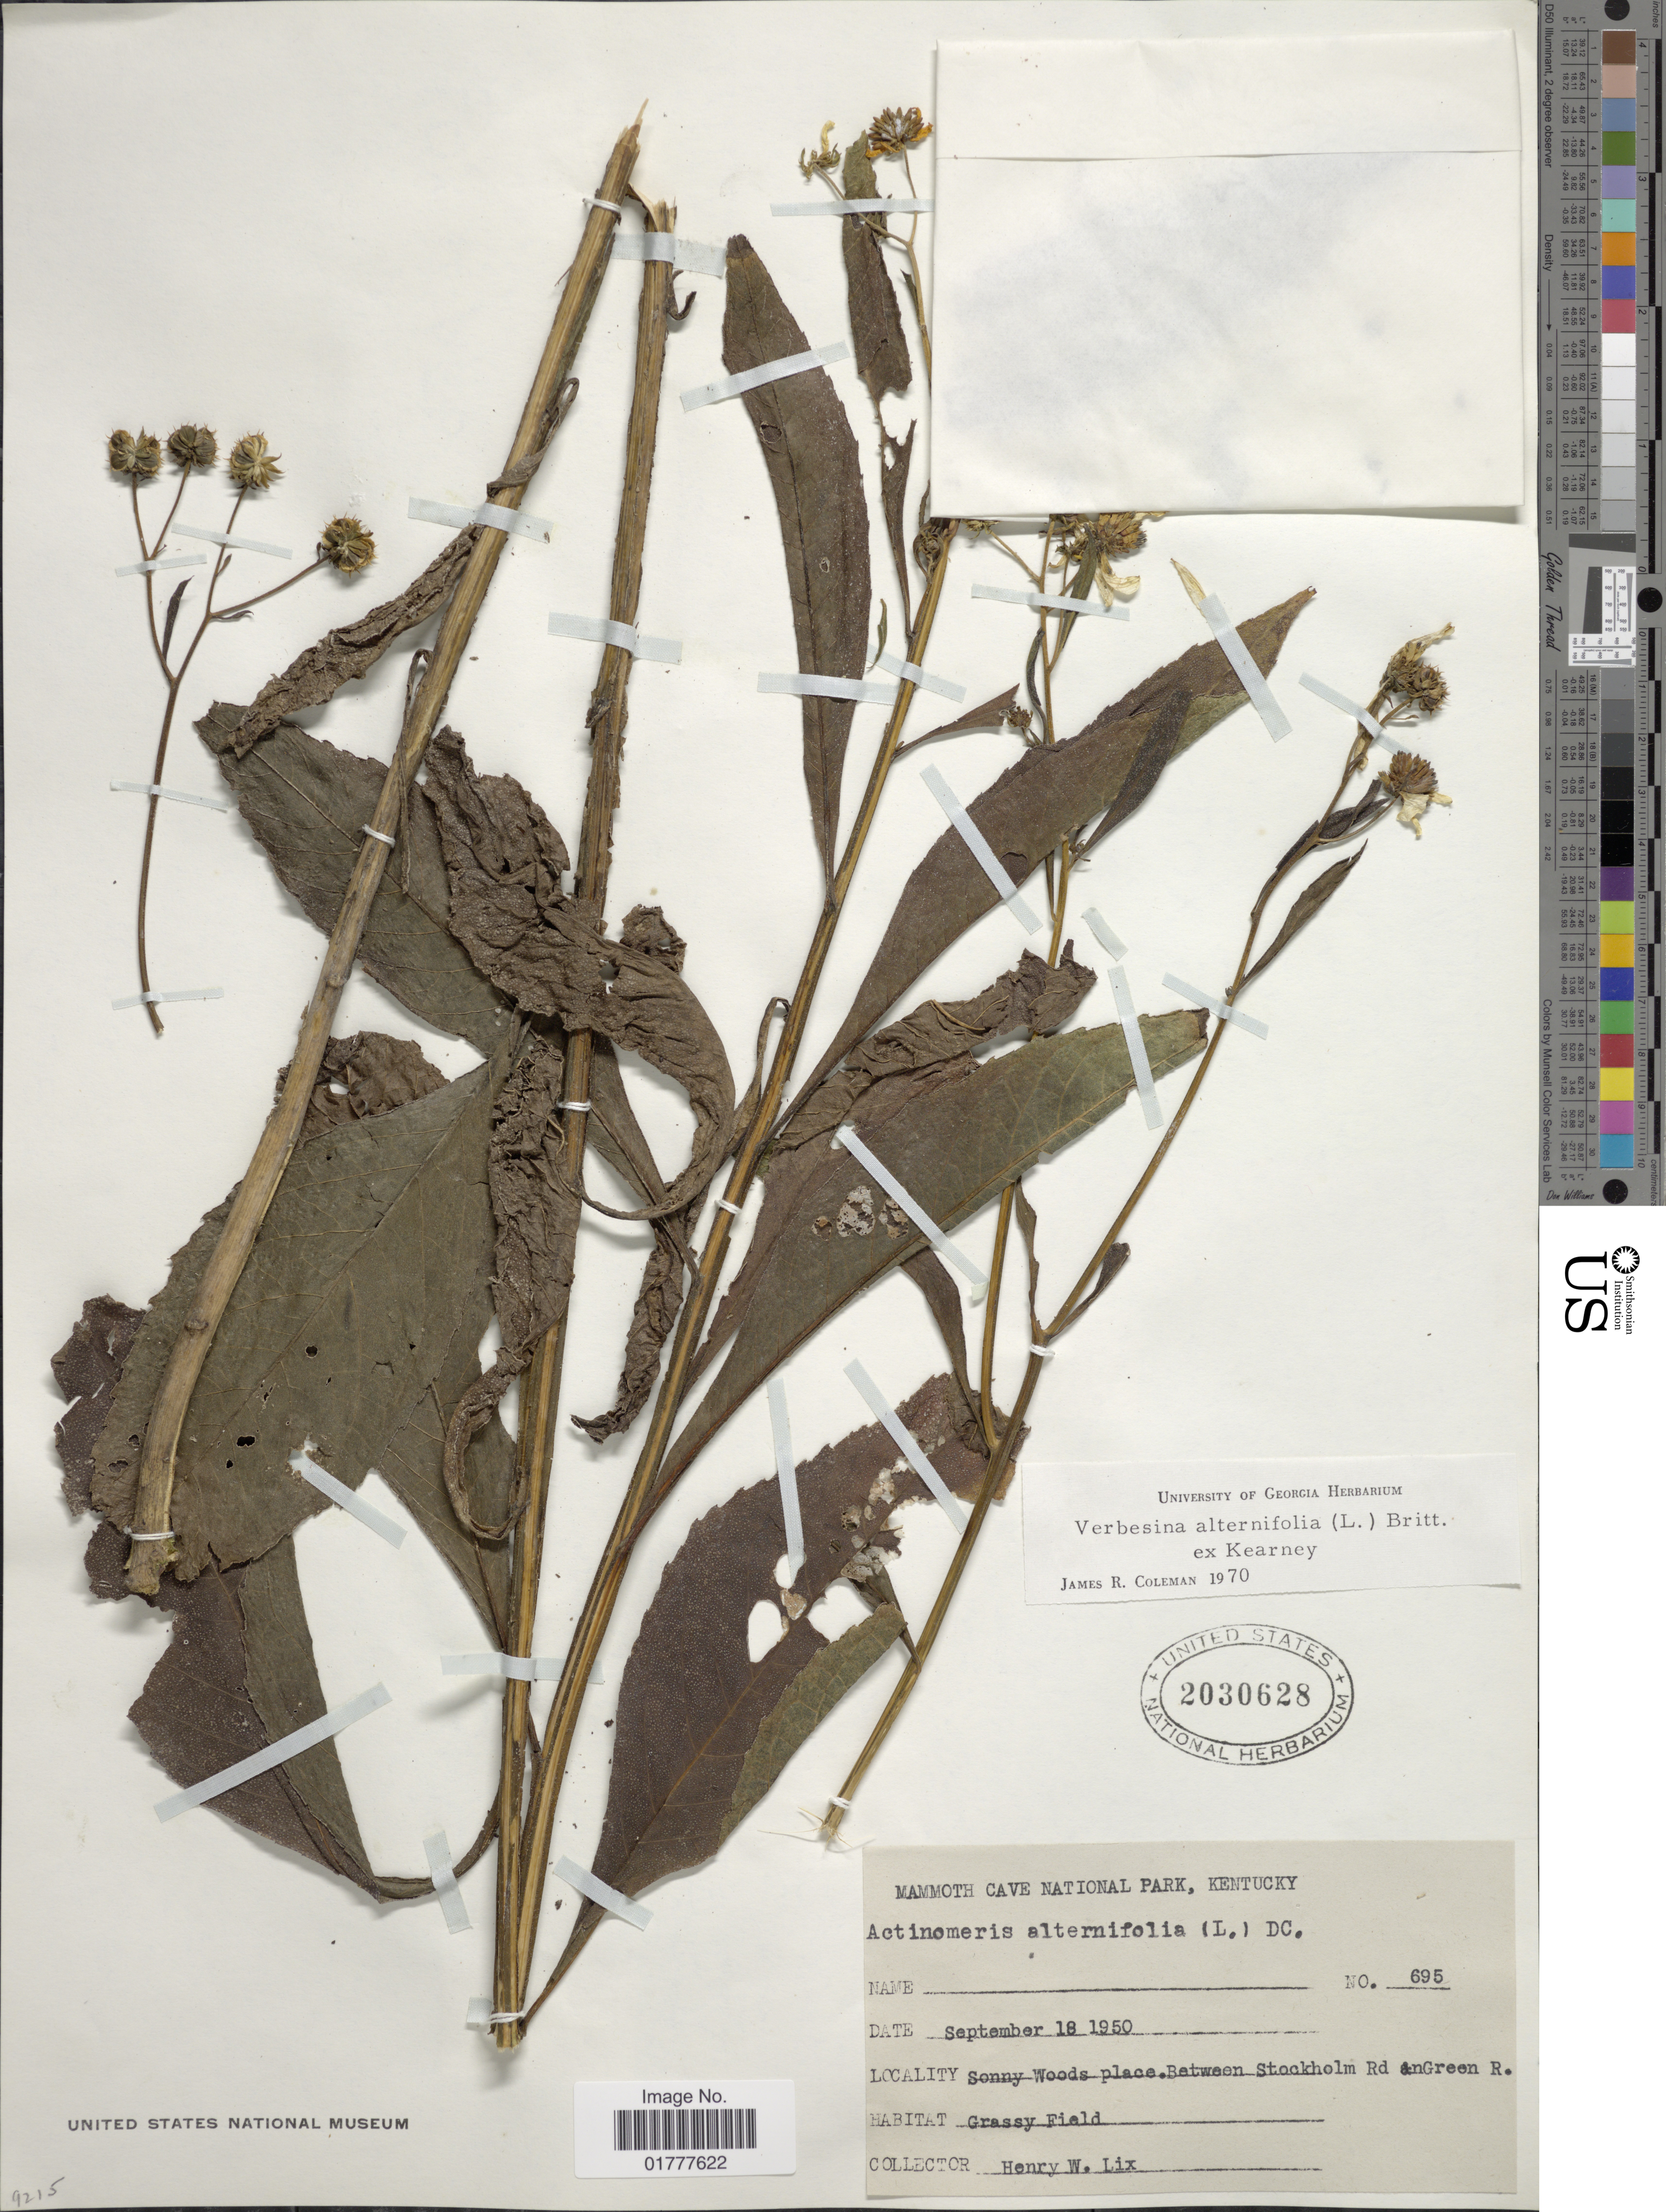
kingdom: Plantae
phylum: Tracheophyta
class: Magnoliopsida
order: Asterales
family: Asteraceae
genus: Actinomeris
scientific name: Actinomeris alternifolia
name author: (L.) DC.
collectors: H. W. Lix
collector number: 695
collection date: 1950-09-18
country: United States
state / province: Kentucky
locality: Mammoth Cave National Park, Kentucky. between Stockholm Rd and Green R.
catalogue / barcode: US 2030628